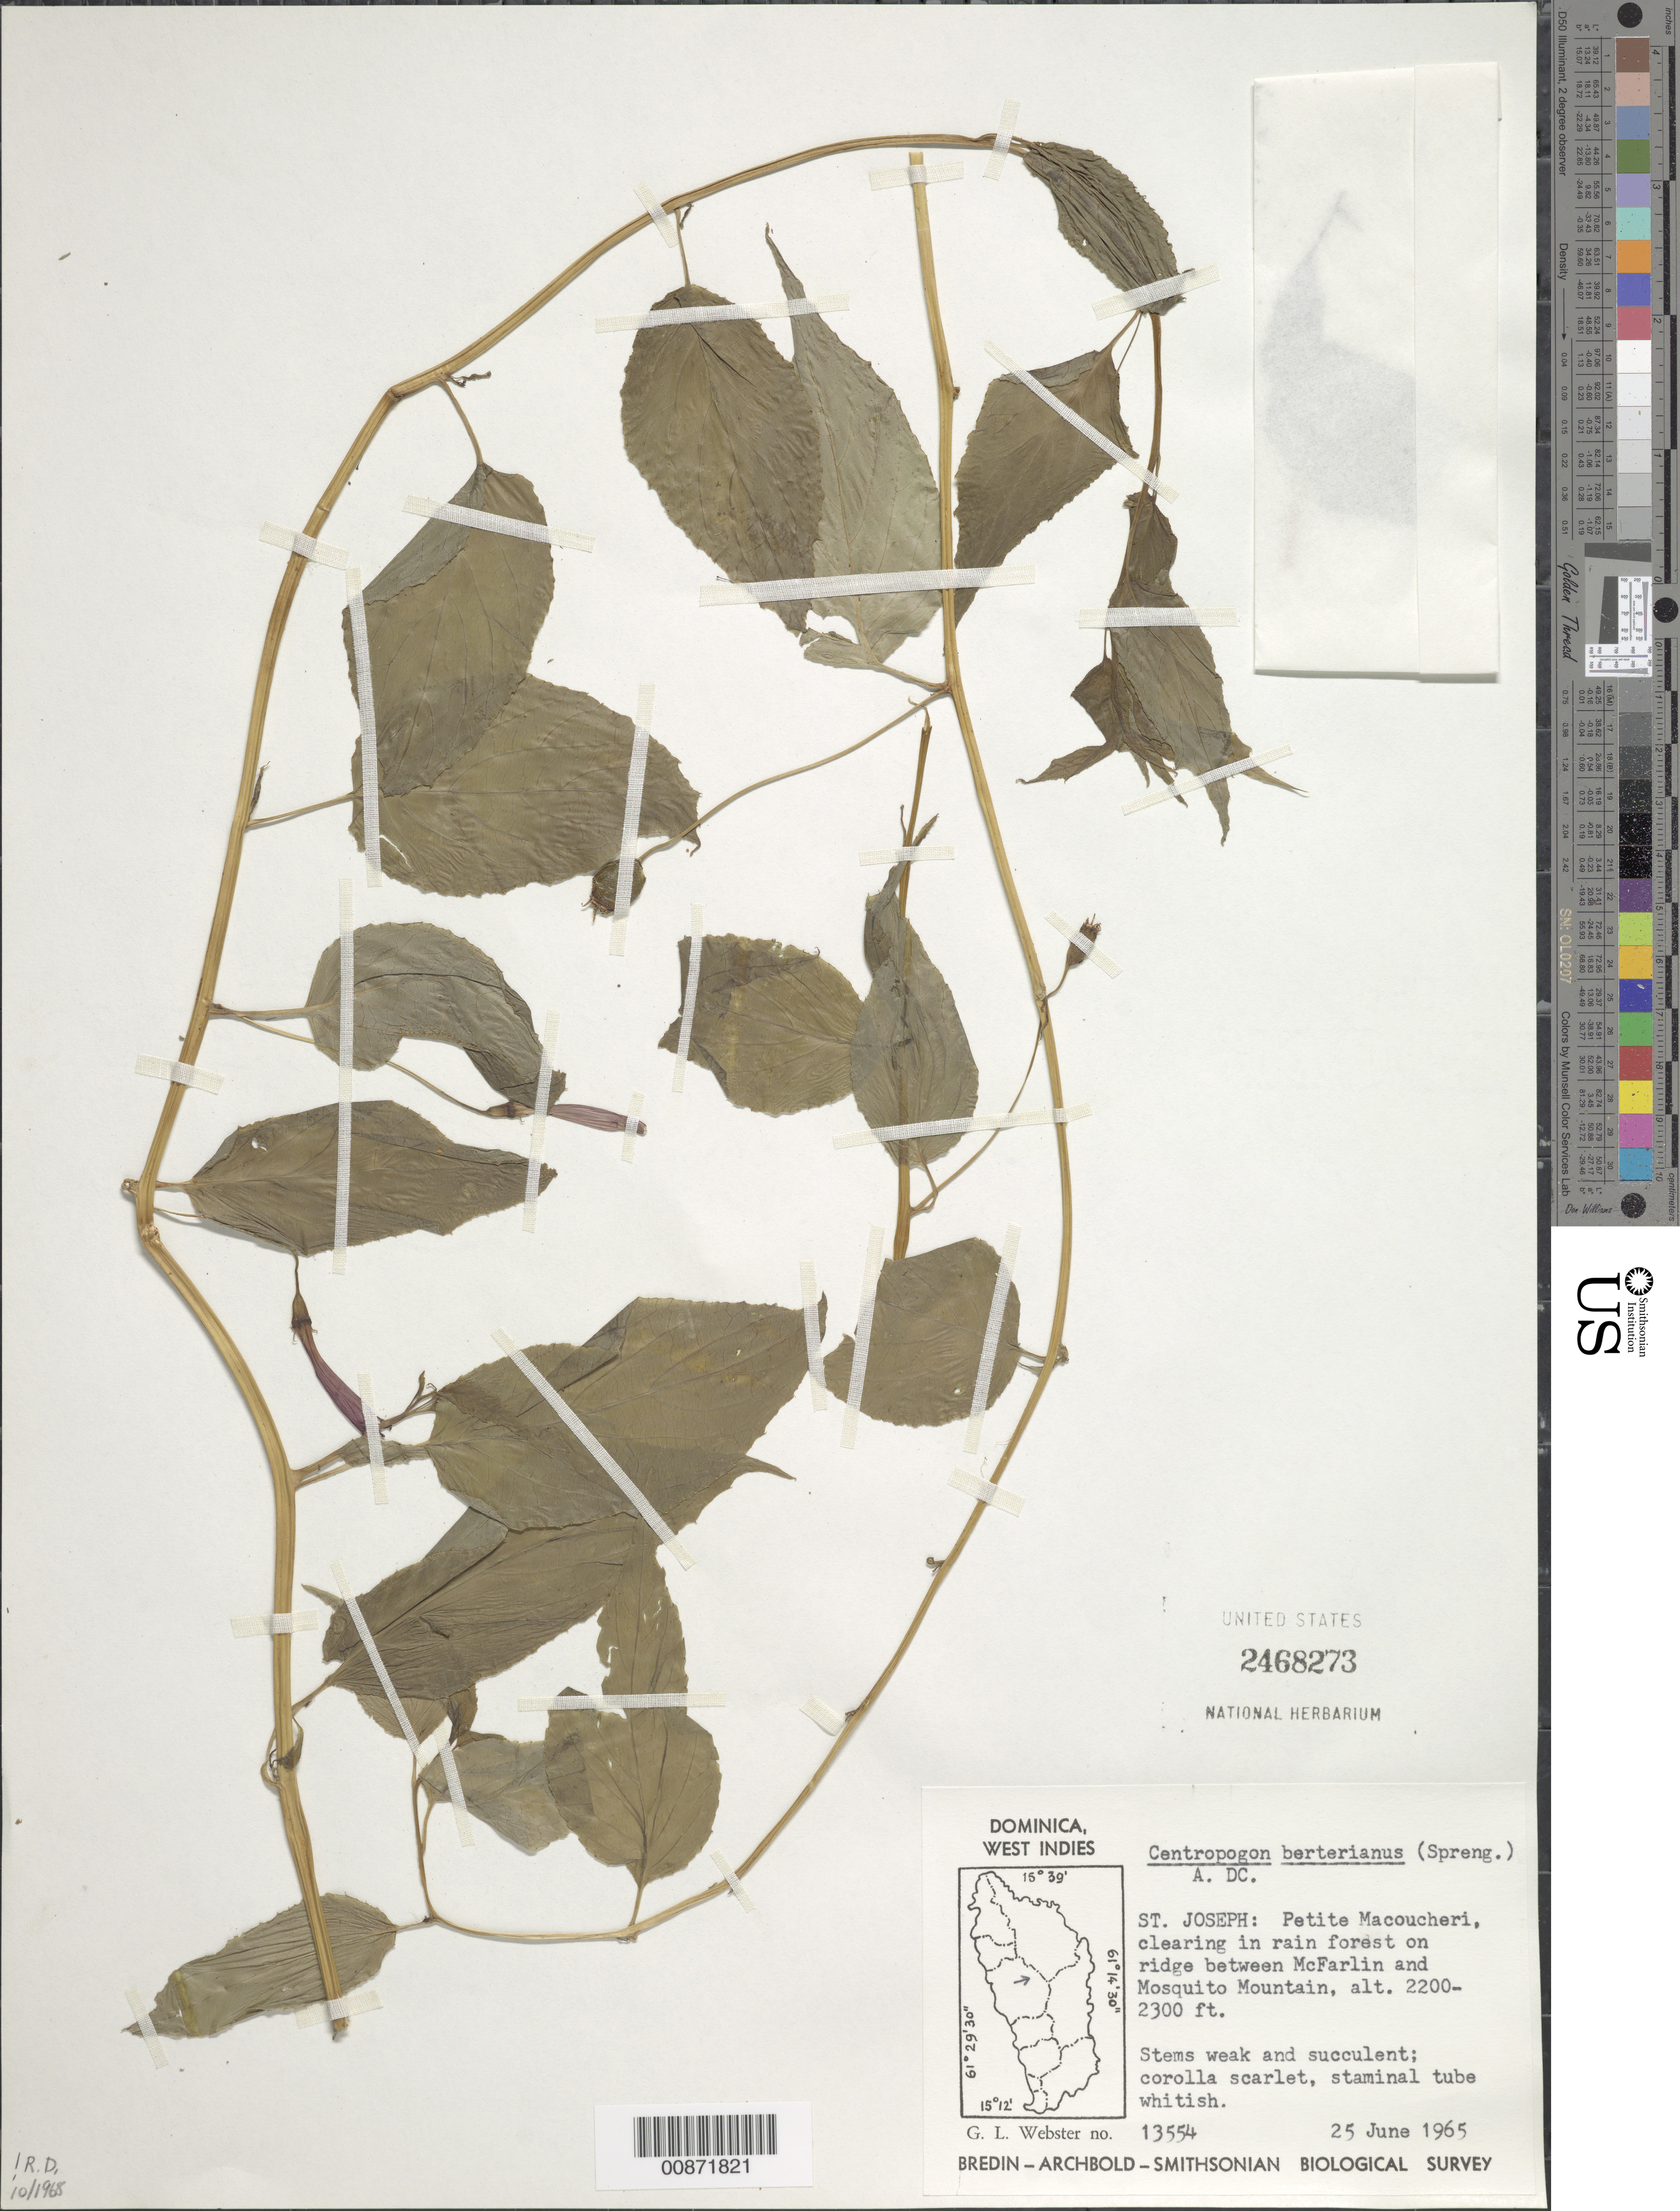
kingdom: Plantae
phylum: Tracheophyta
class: Magnoliopsida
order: Asterales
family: Campanulaceae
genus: Centropogon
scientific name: Centropogon berteroanus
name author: (Spreng.) DC.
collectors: G. L. Webster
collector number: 13554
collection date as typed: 25 Jun 1965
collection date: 1965-06-25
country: Dominica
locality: Petit Macoucheri. On ridge between McFarlin and Mosquito Mountain.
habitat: Clearing in rainforest on ridge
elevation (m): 671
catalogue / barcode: US 2568273